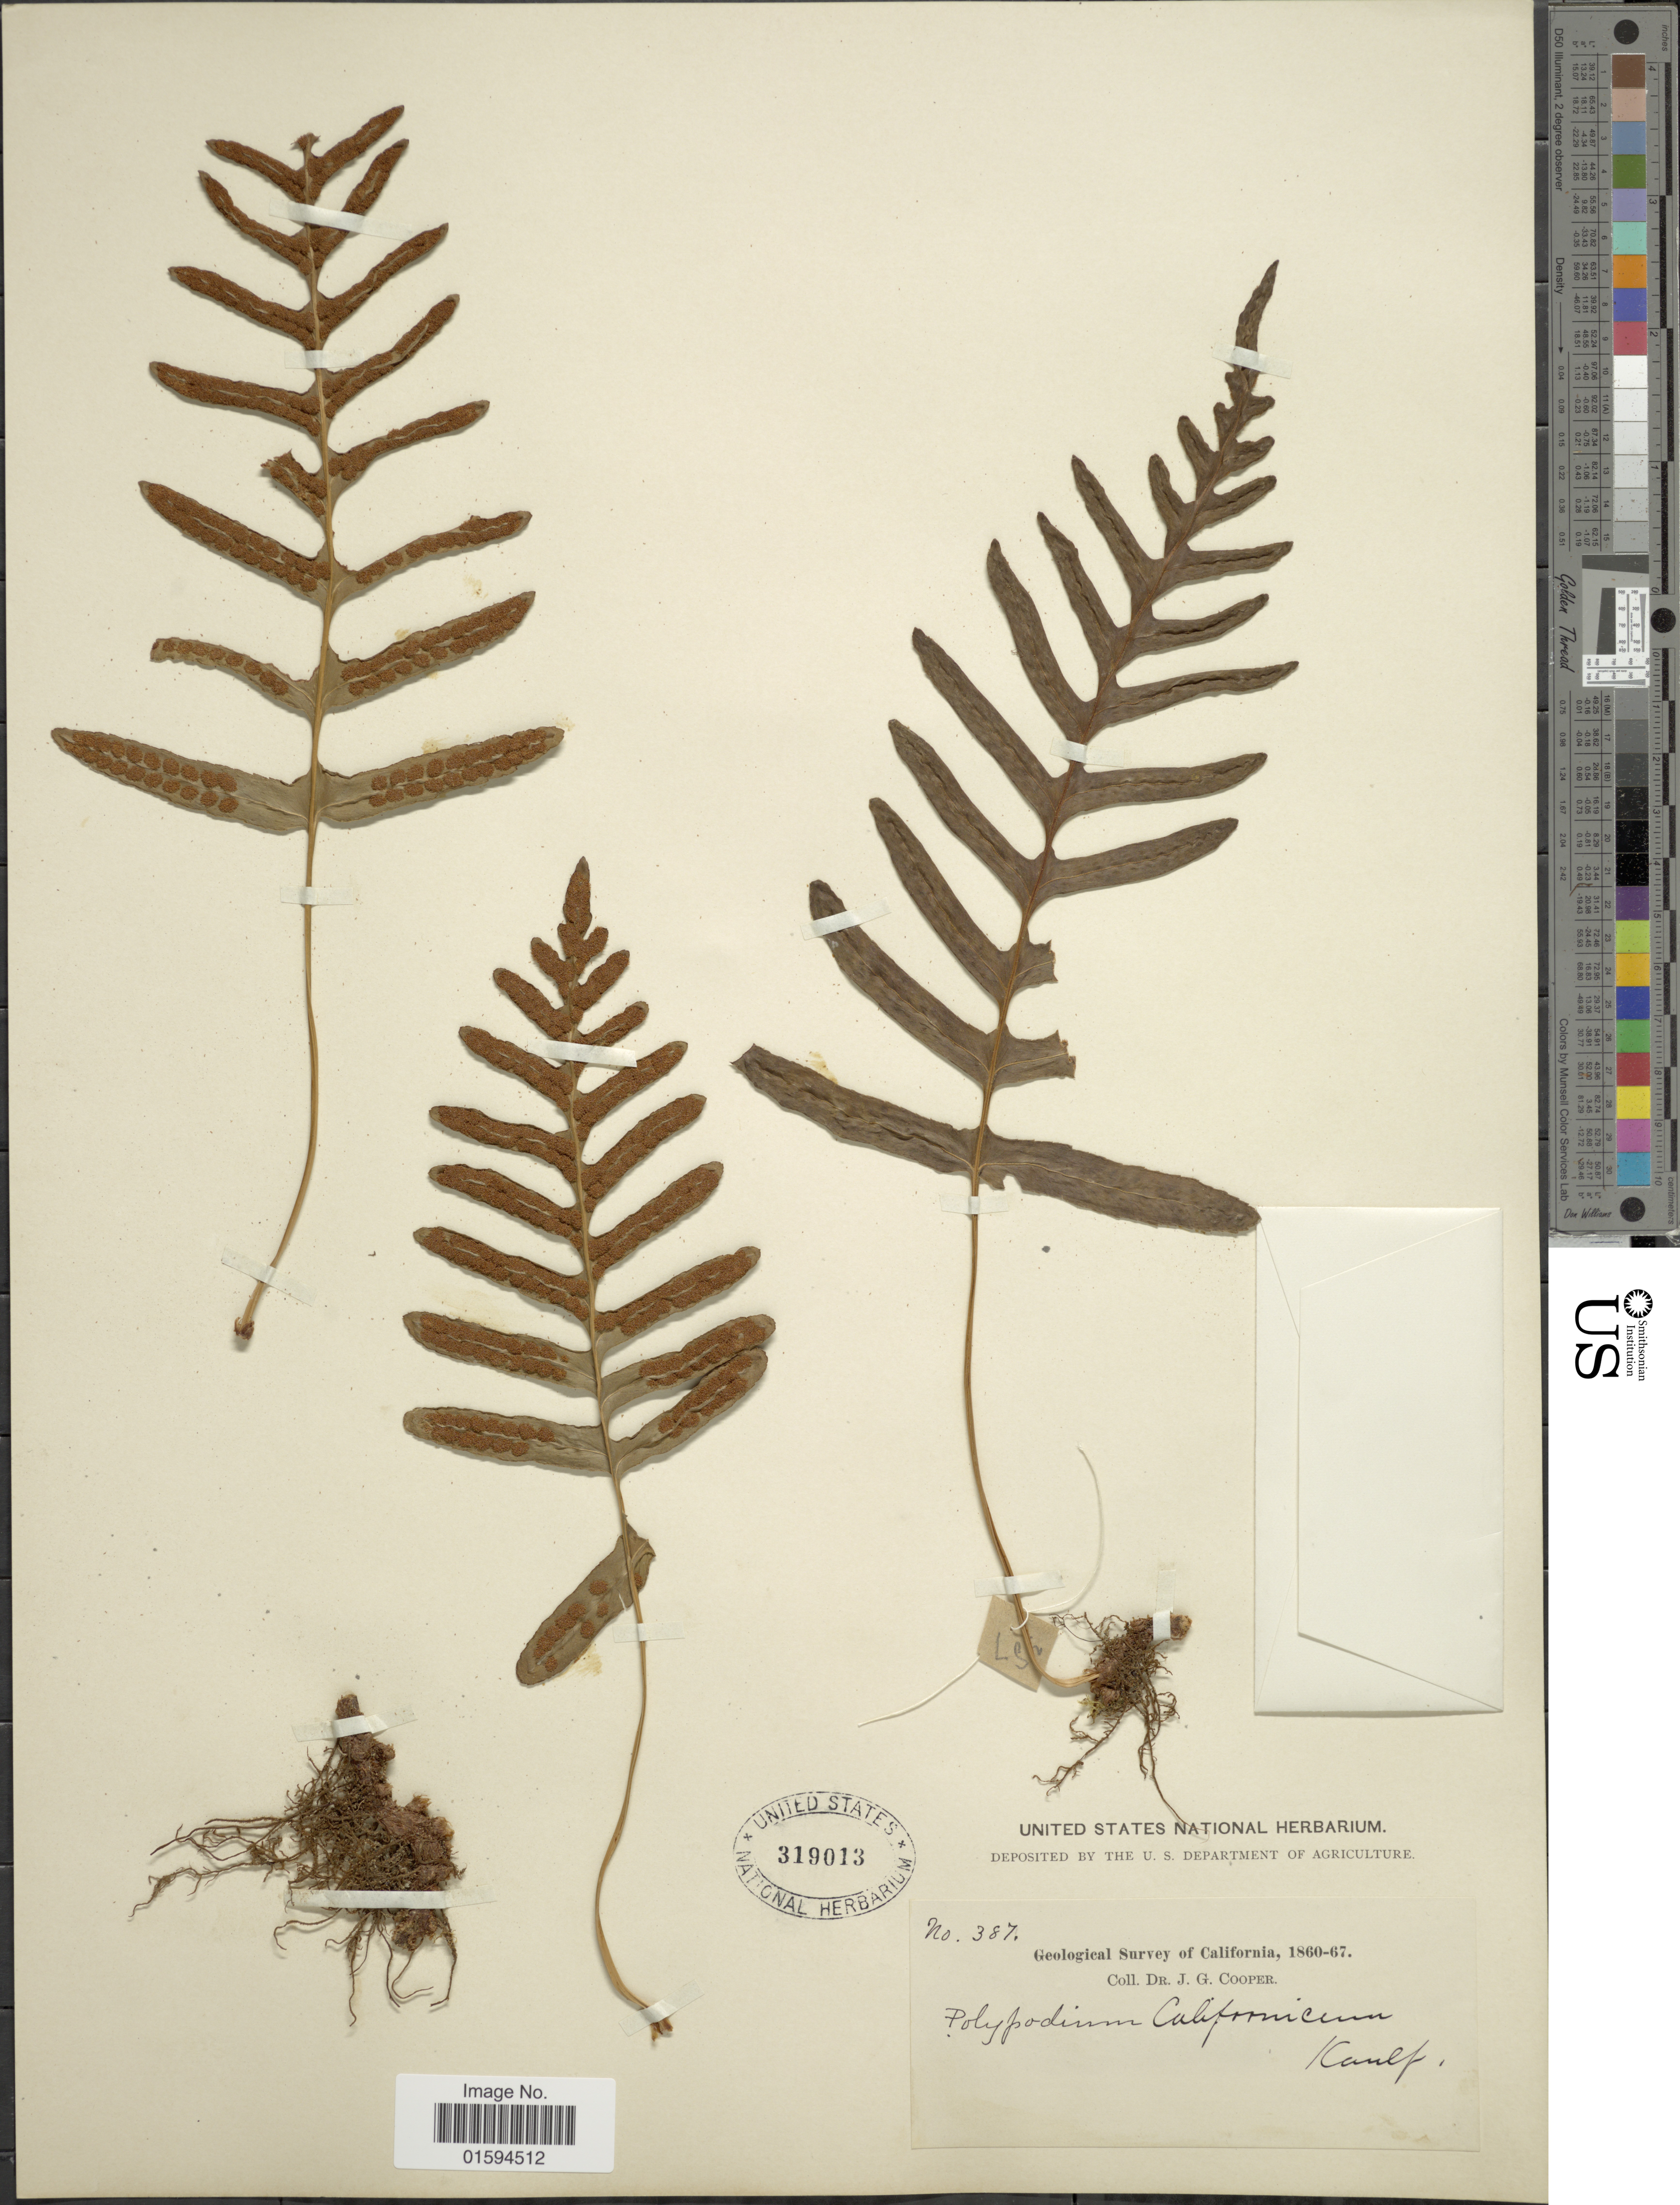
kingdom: Plantae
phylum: Tracheophyta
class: Polypodiopsida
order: Polypodiales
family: Polypodiaceae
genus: Polypodium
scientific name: Polypodium californicum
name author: Kaulf.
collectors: J. G. Cooper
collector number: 387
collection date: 1860/1867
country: United States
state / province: California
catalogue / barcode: US 319013